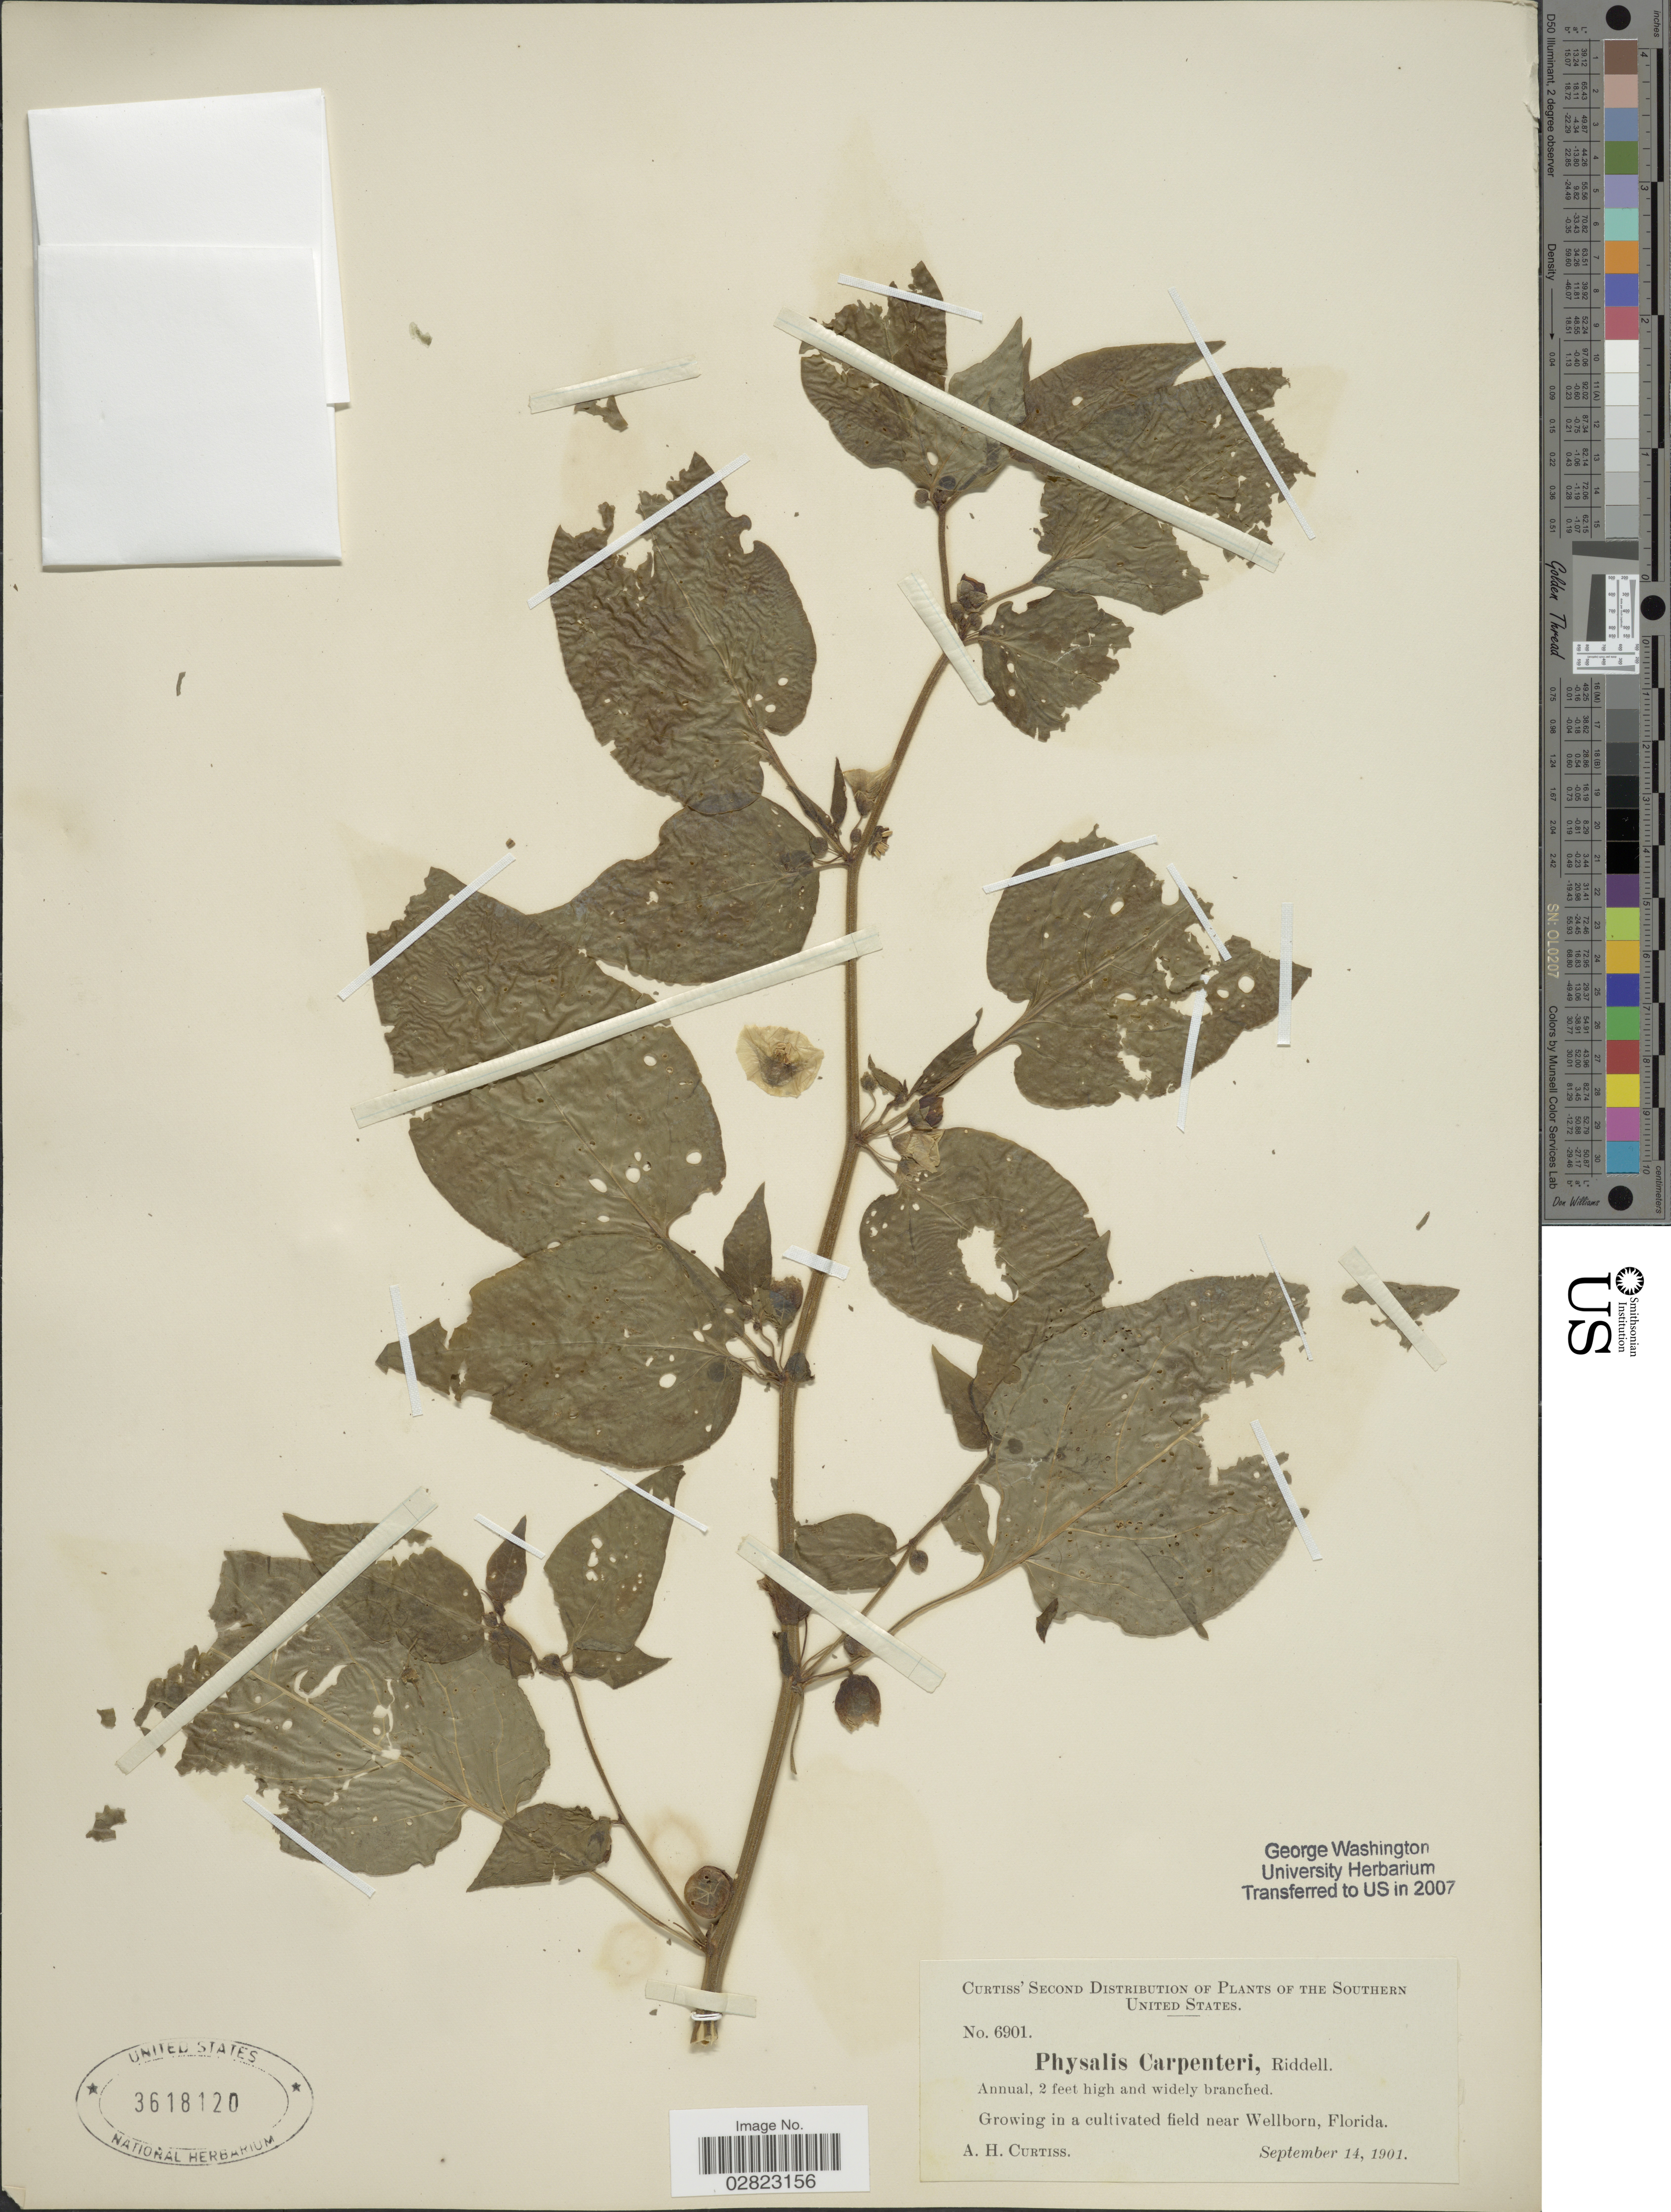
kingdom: Plantae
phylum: Tracheophyta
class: Magnoliopsida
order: Solanales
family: Solanaceae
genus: Physalis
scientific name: Physalis carpenteri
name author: Riddell ex Rydb.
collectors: A. H. Curtiss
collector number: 6901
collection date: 1901-09-14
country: United States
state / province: Florida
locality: Southern United States. Growing in cultivated field near Wellborn.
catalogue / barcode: US 3618120